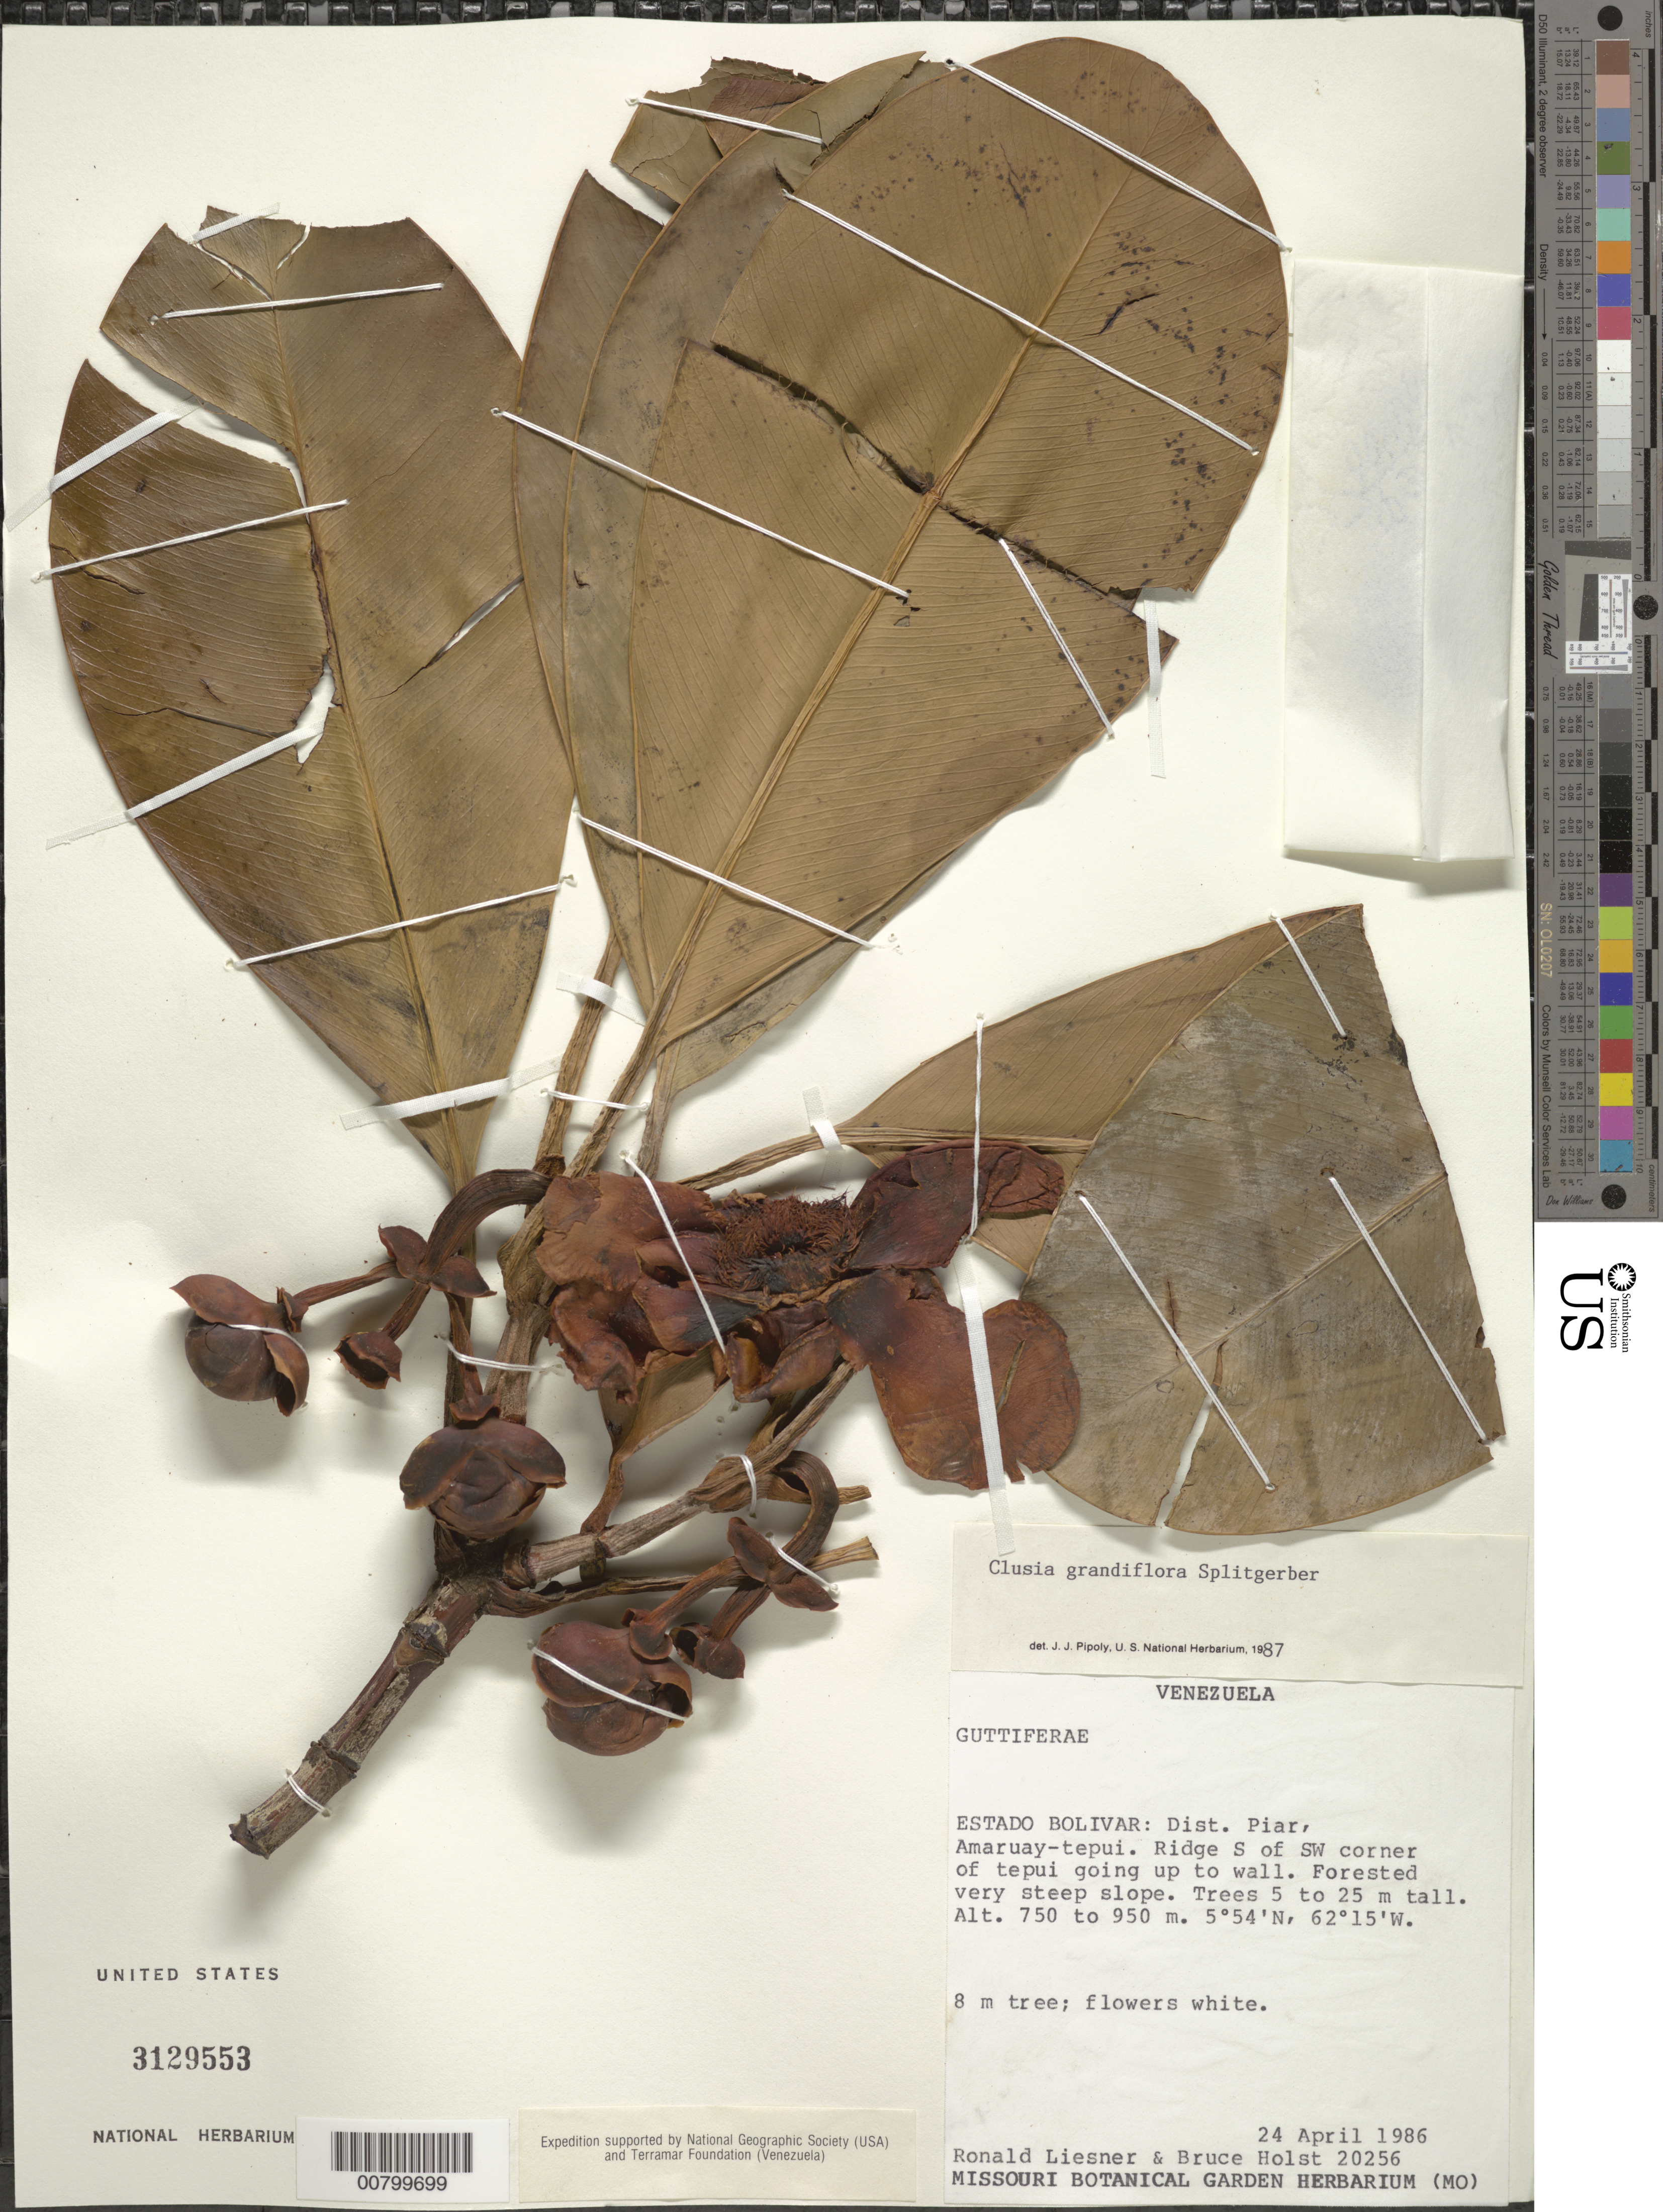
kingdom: Plantae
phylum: Tracheophyta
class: Magnoliopsida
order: Malpighiales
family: Clusiaceae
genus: Clusia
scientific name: Clusia grandiflora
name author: Splitg.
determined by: Pipoly, J. J., III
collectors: R. L. Liesner & B. Holst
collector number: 20256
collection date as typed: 24-Apr-86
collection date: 1986-04-24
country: Venezuela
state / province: Bolívar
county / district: Piar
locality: Amaruay-tepuí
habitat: Ridge S of SW corner of tepui going up to wall; forested very steep slope; trees 5 to 25m tall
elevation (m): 750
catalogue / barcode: US 3129553